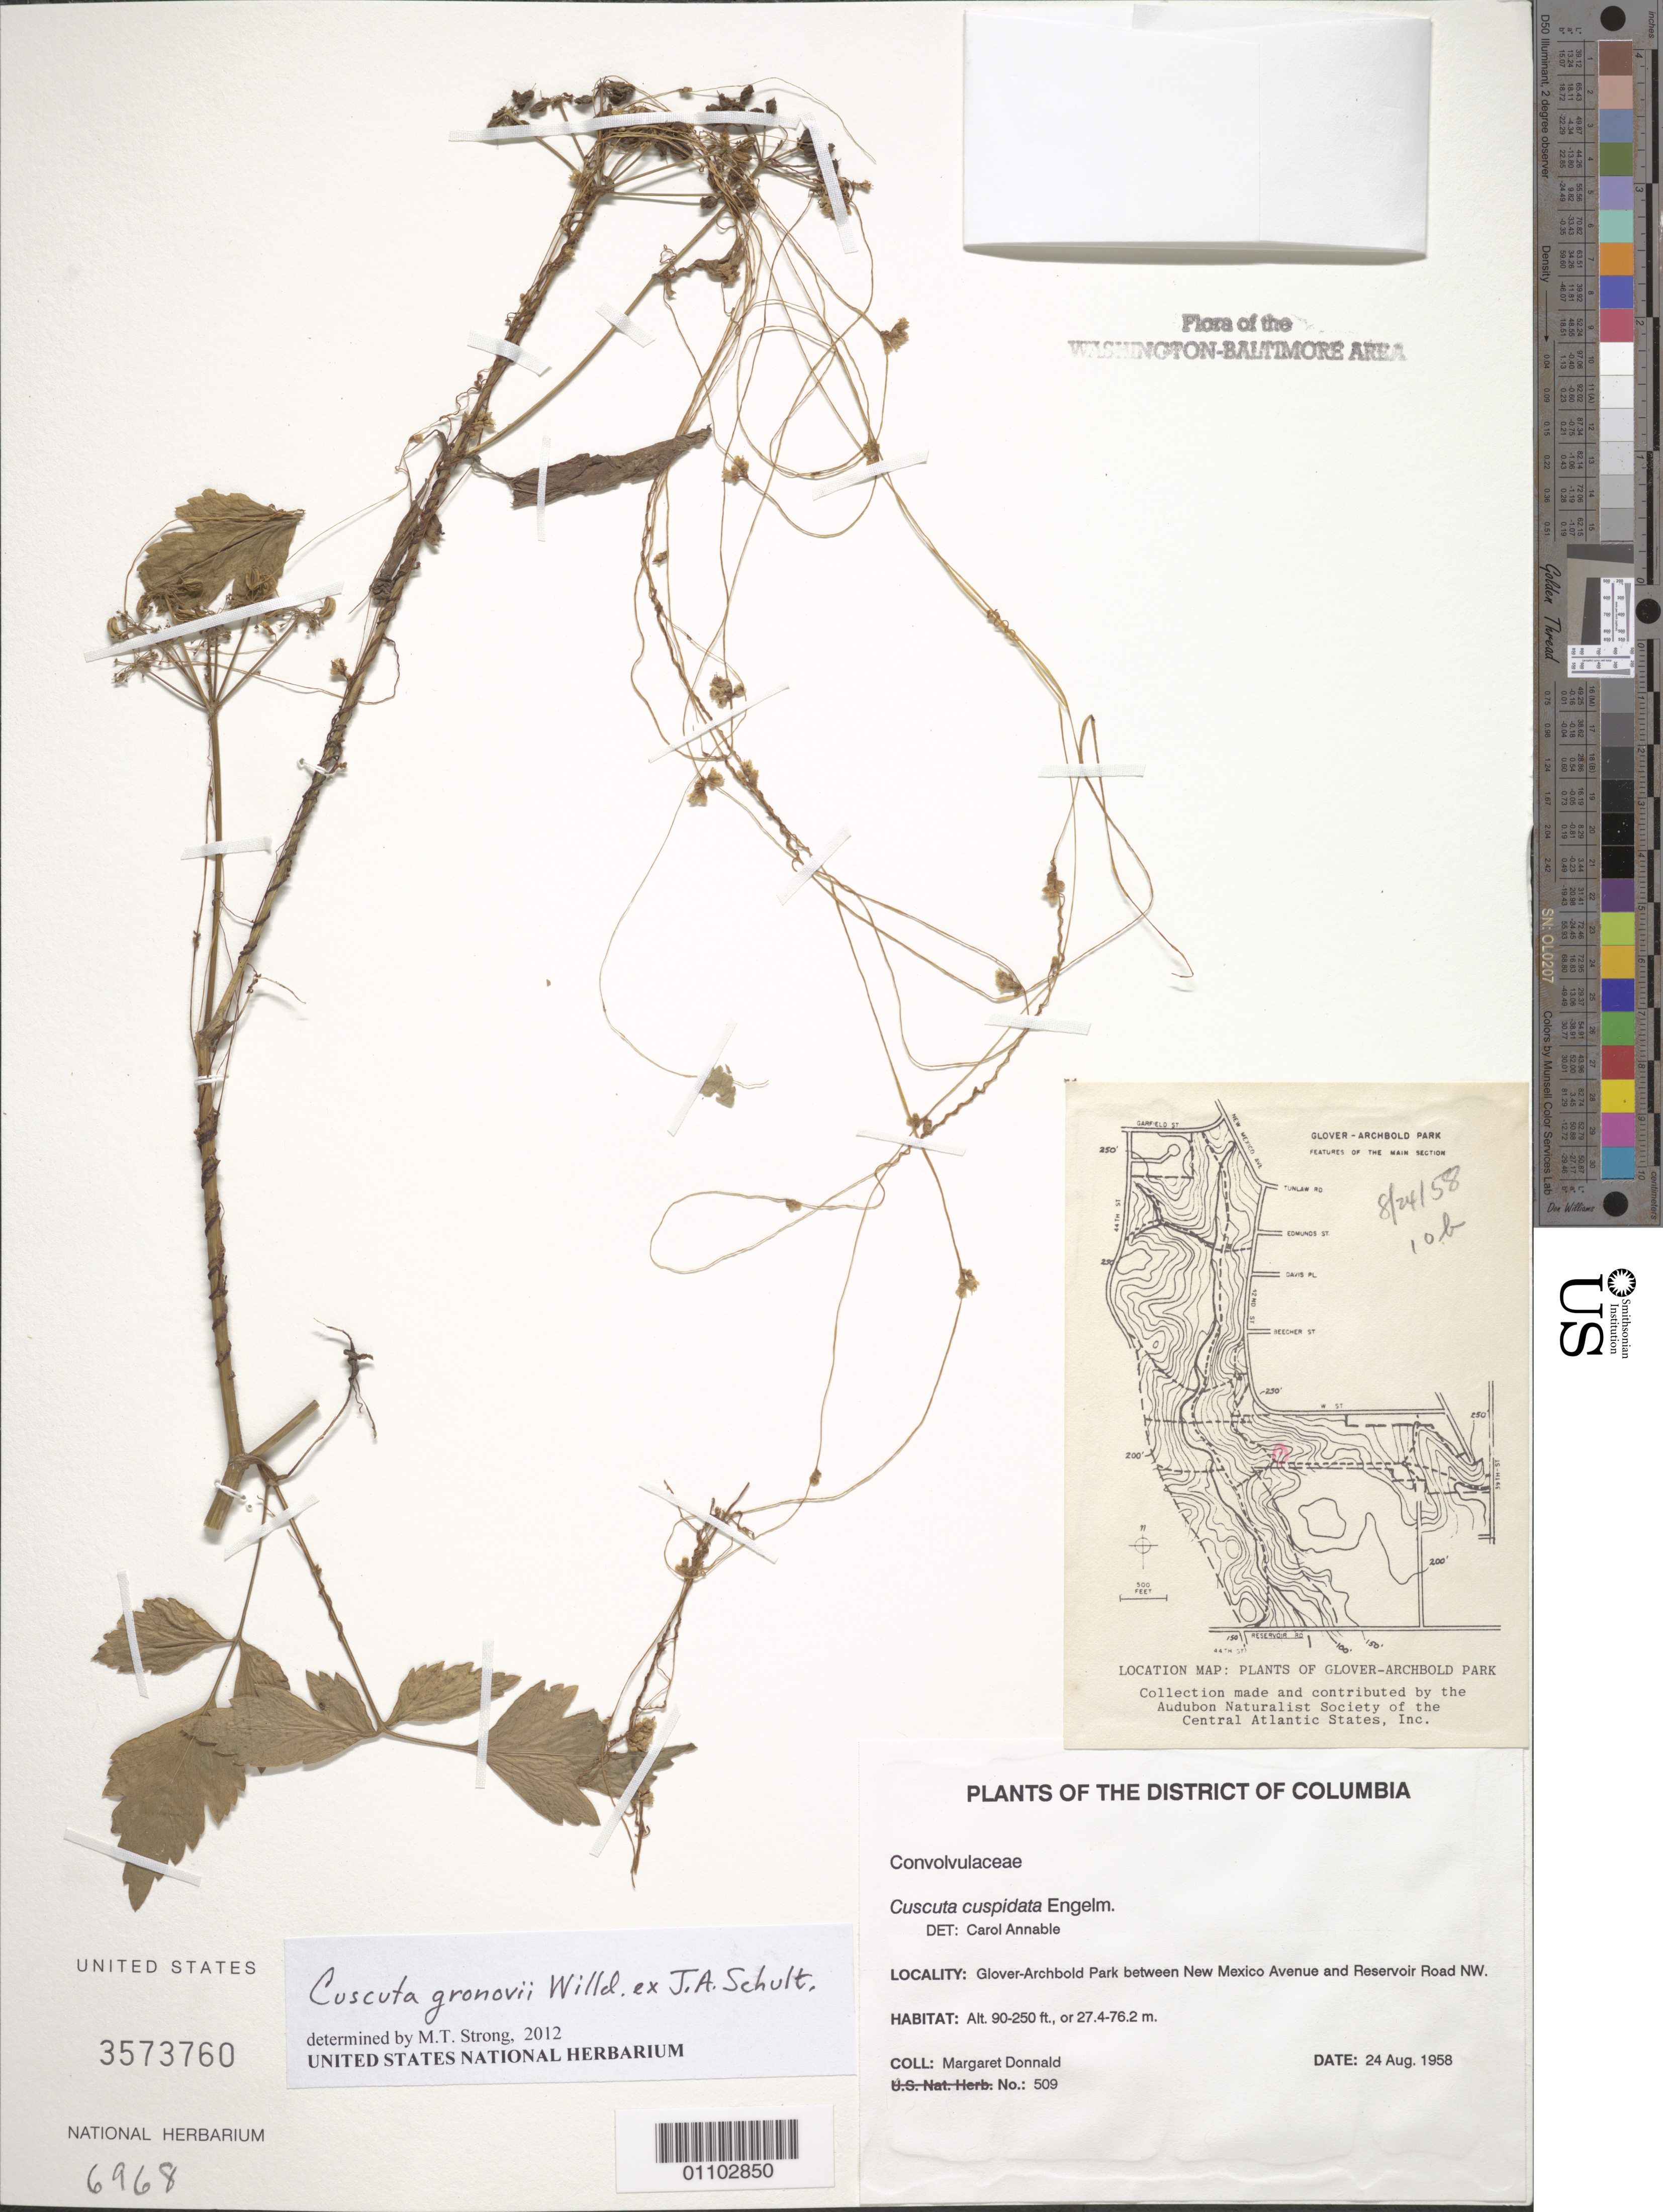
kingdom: Plantae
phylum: Tracheophyta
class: Magnoliopsida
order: Solanales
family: Convolvulaceae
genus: Cuscuta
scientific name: Cuscuta gronovii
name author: Willd. ex Schult.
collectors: M. Donnald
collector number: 509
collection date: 1958-08-24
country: United States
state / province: District of Columbia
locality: Glover-Archbold Park between New Mexico Avenue and Reservoir Road NW.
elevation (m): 27.4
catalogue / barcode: US 3573760